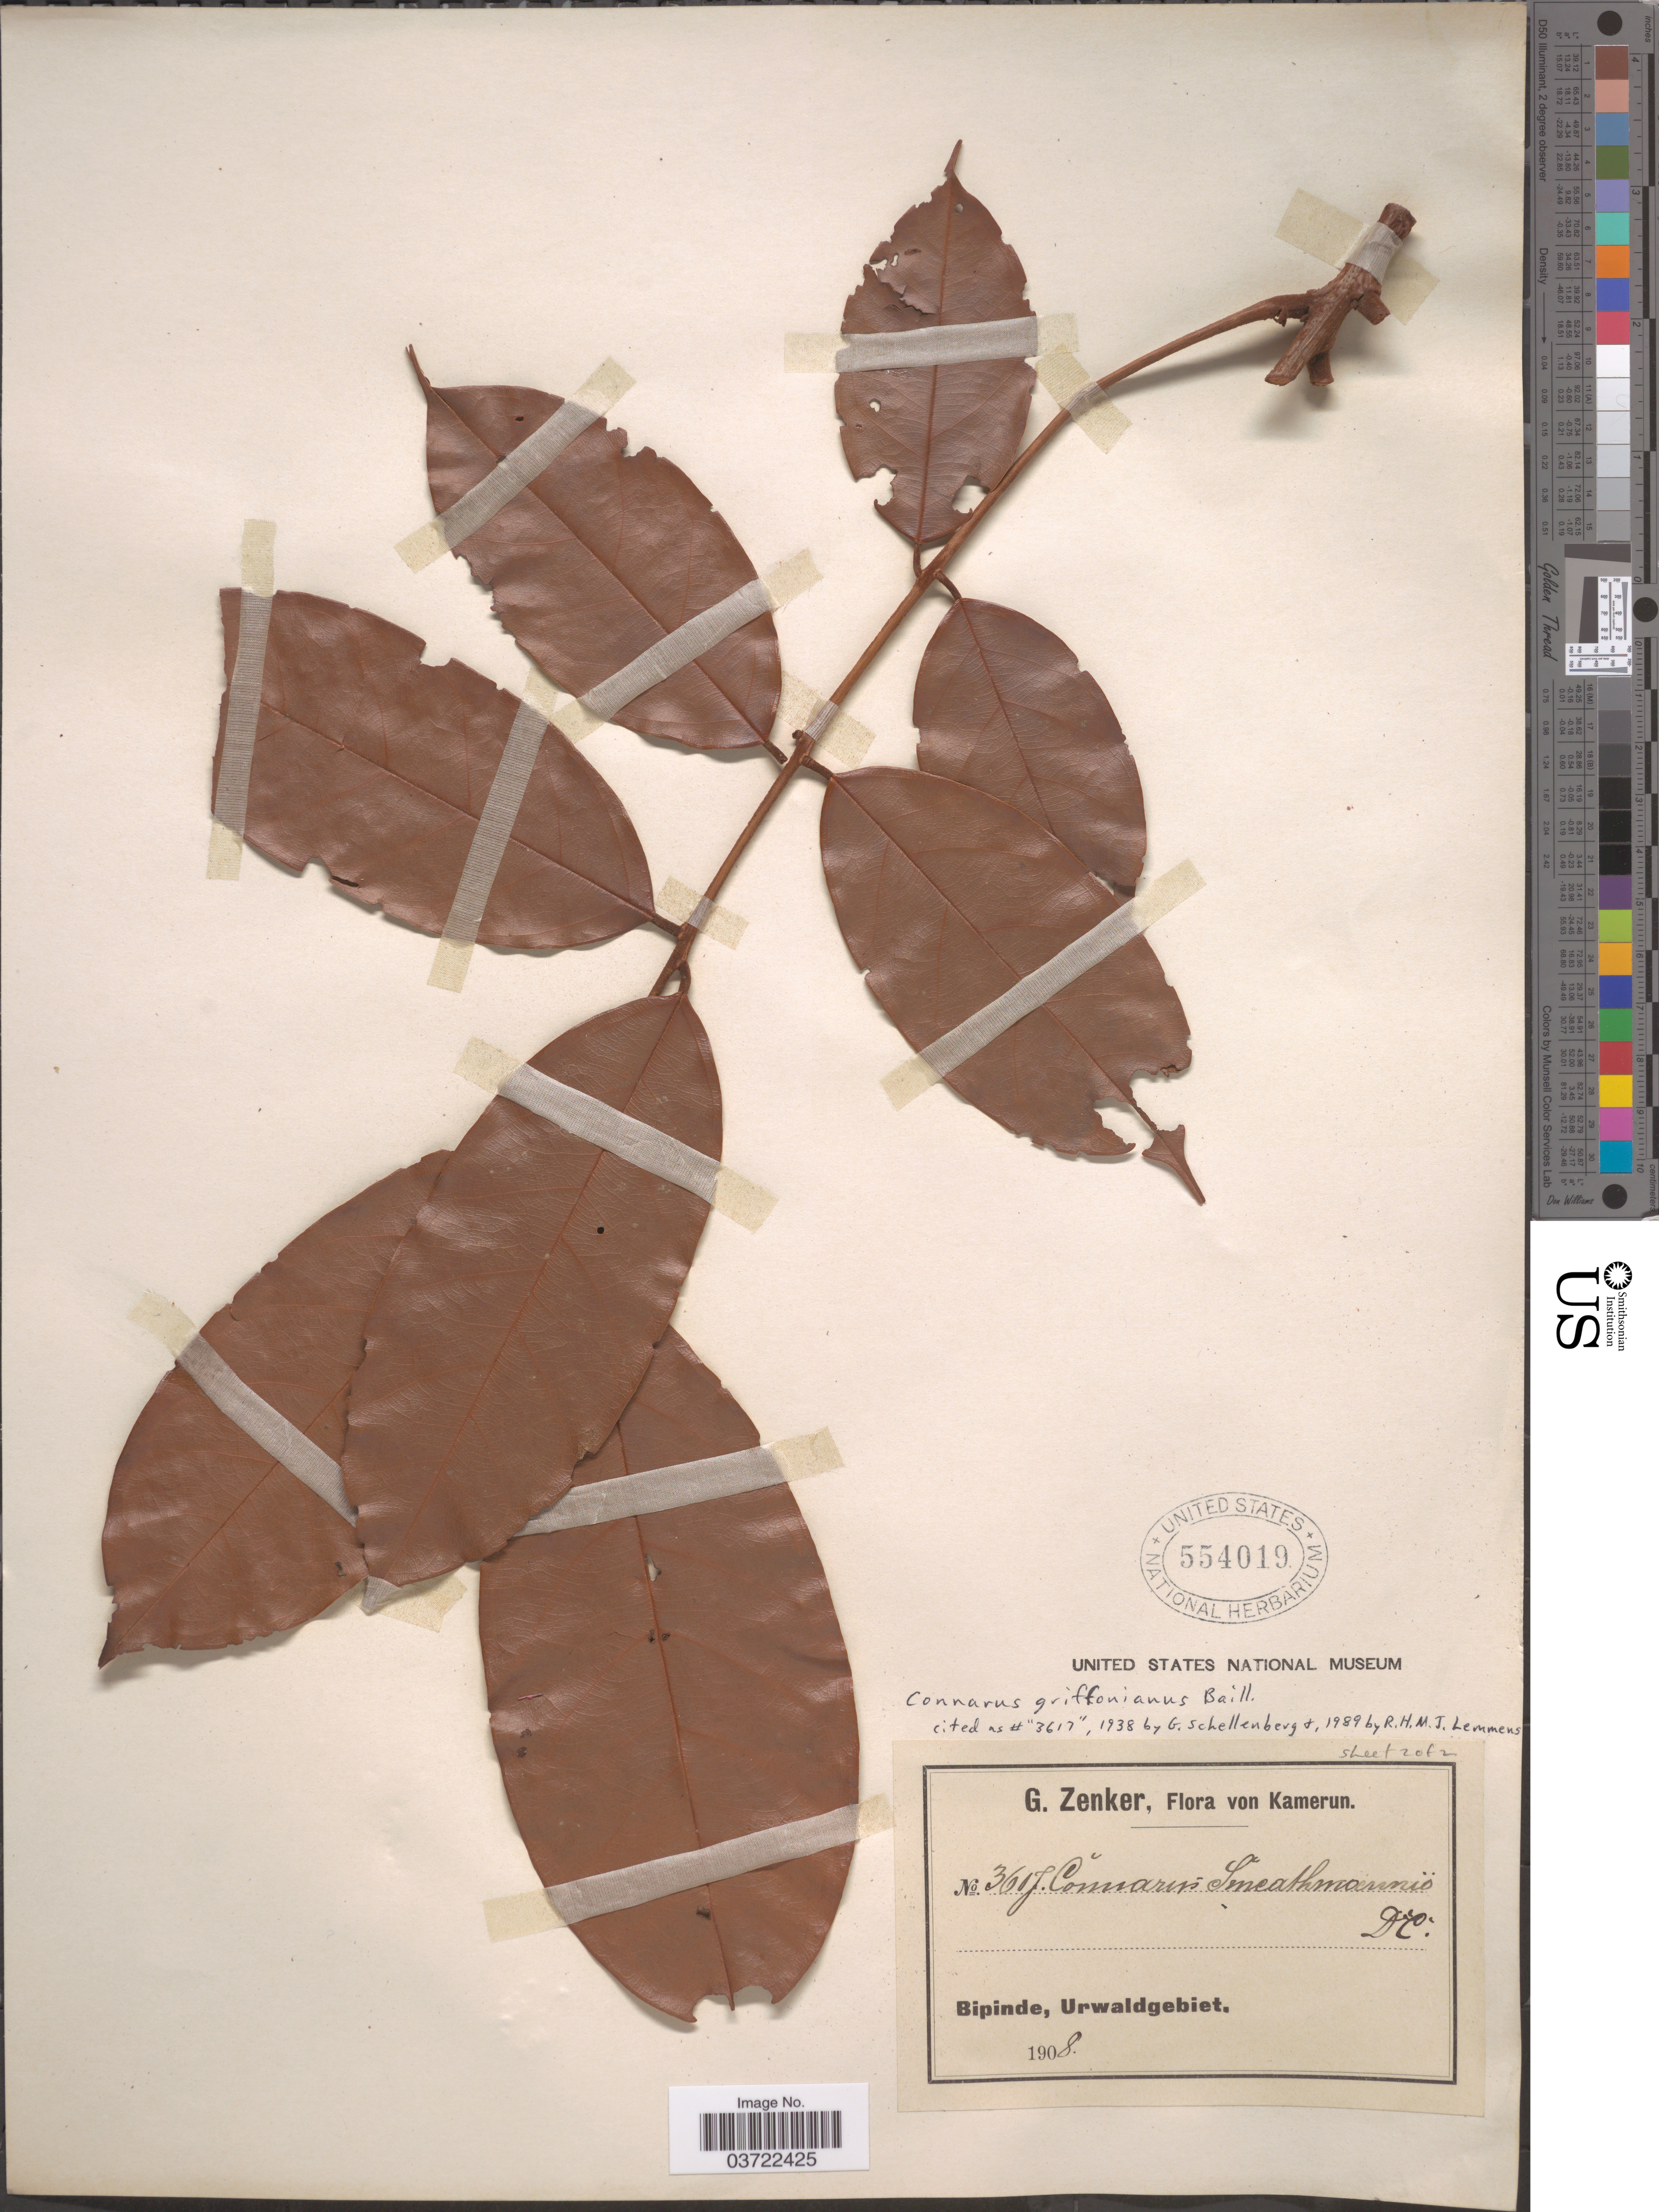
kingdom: Plantae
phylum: Tracheophyta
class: Magnoliopsida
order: Oxalidales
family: Connaraceae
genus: Connarus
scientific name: Connarus griffonianus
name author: Baill.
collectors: G. A. Zenker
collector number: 3607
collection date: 1908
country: Cameroon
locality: Bipinde, Urwaldgebiet.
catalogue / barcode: US 554019